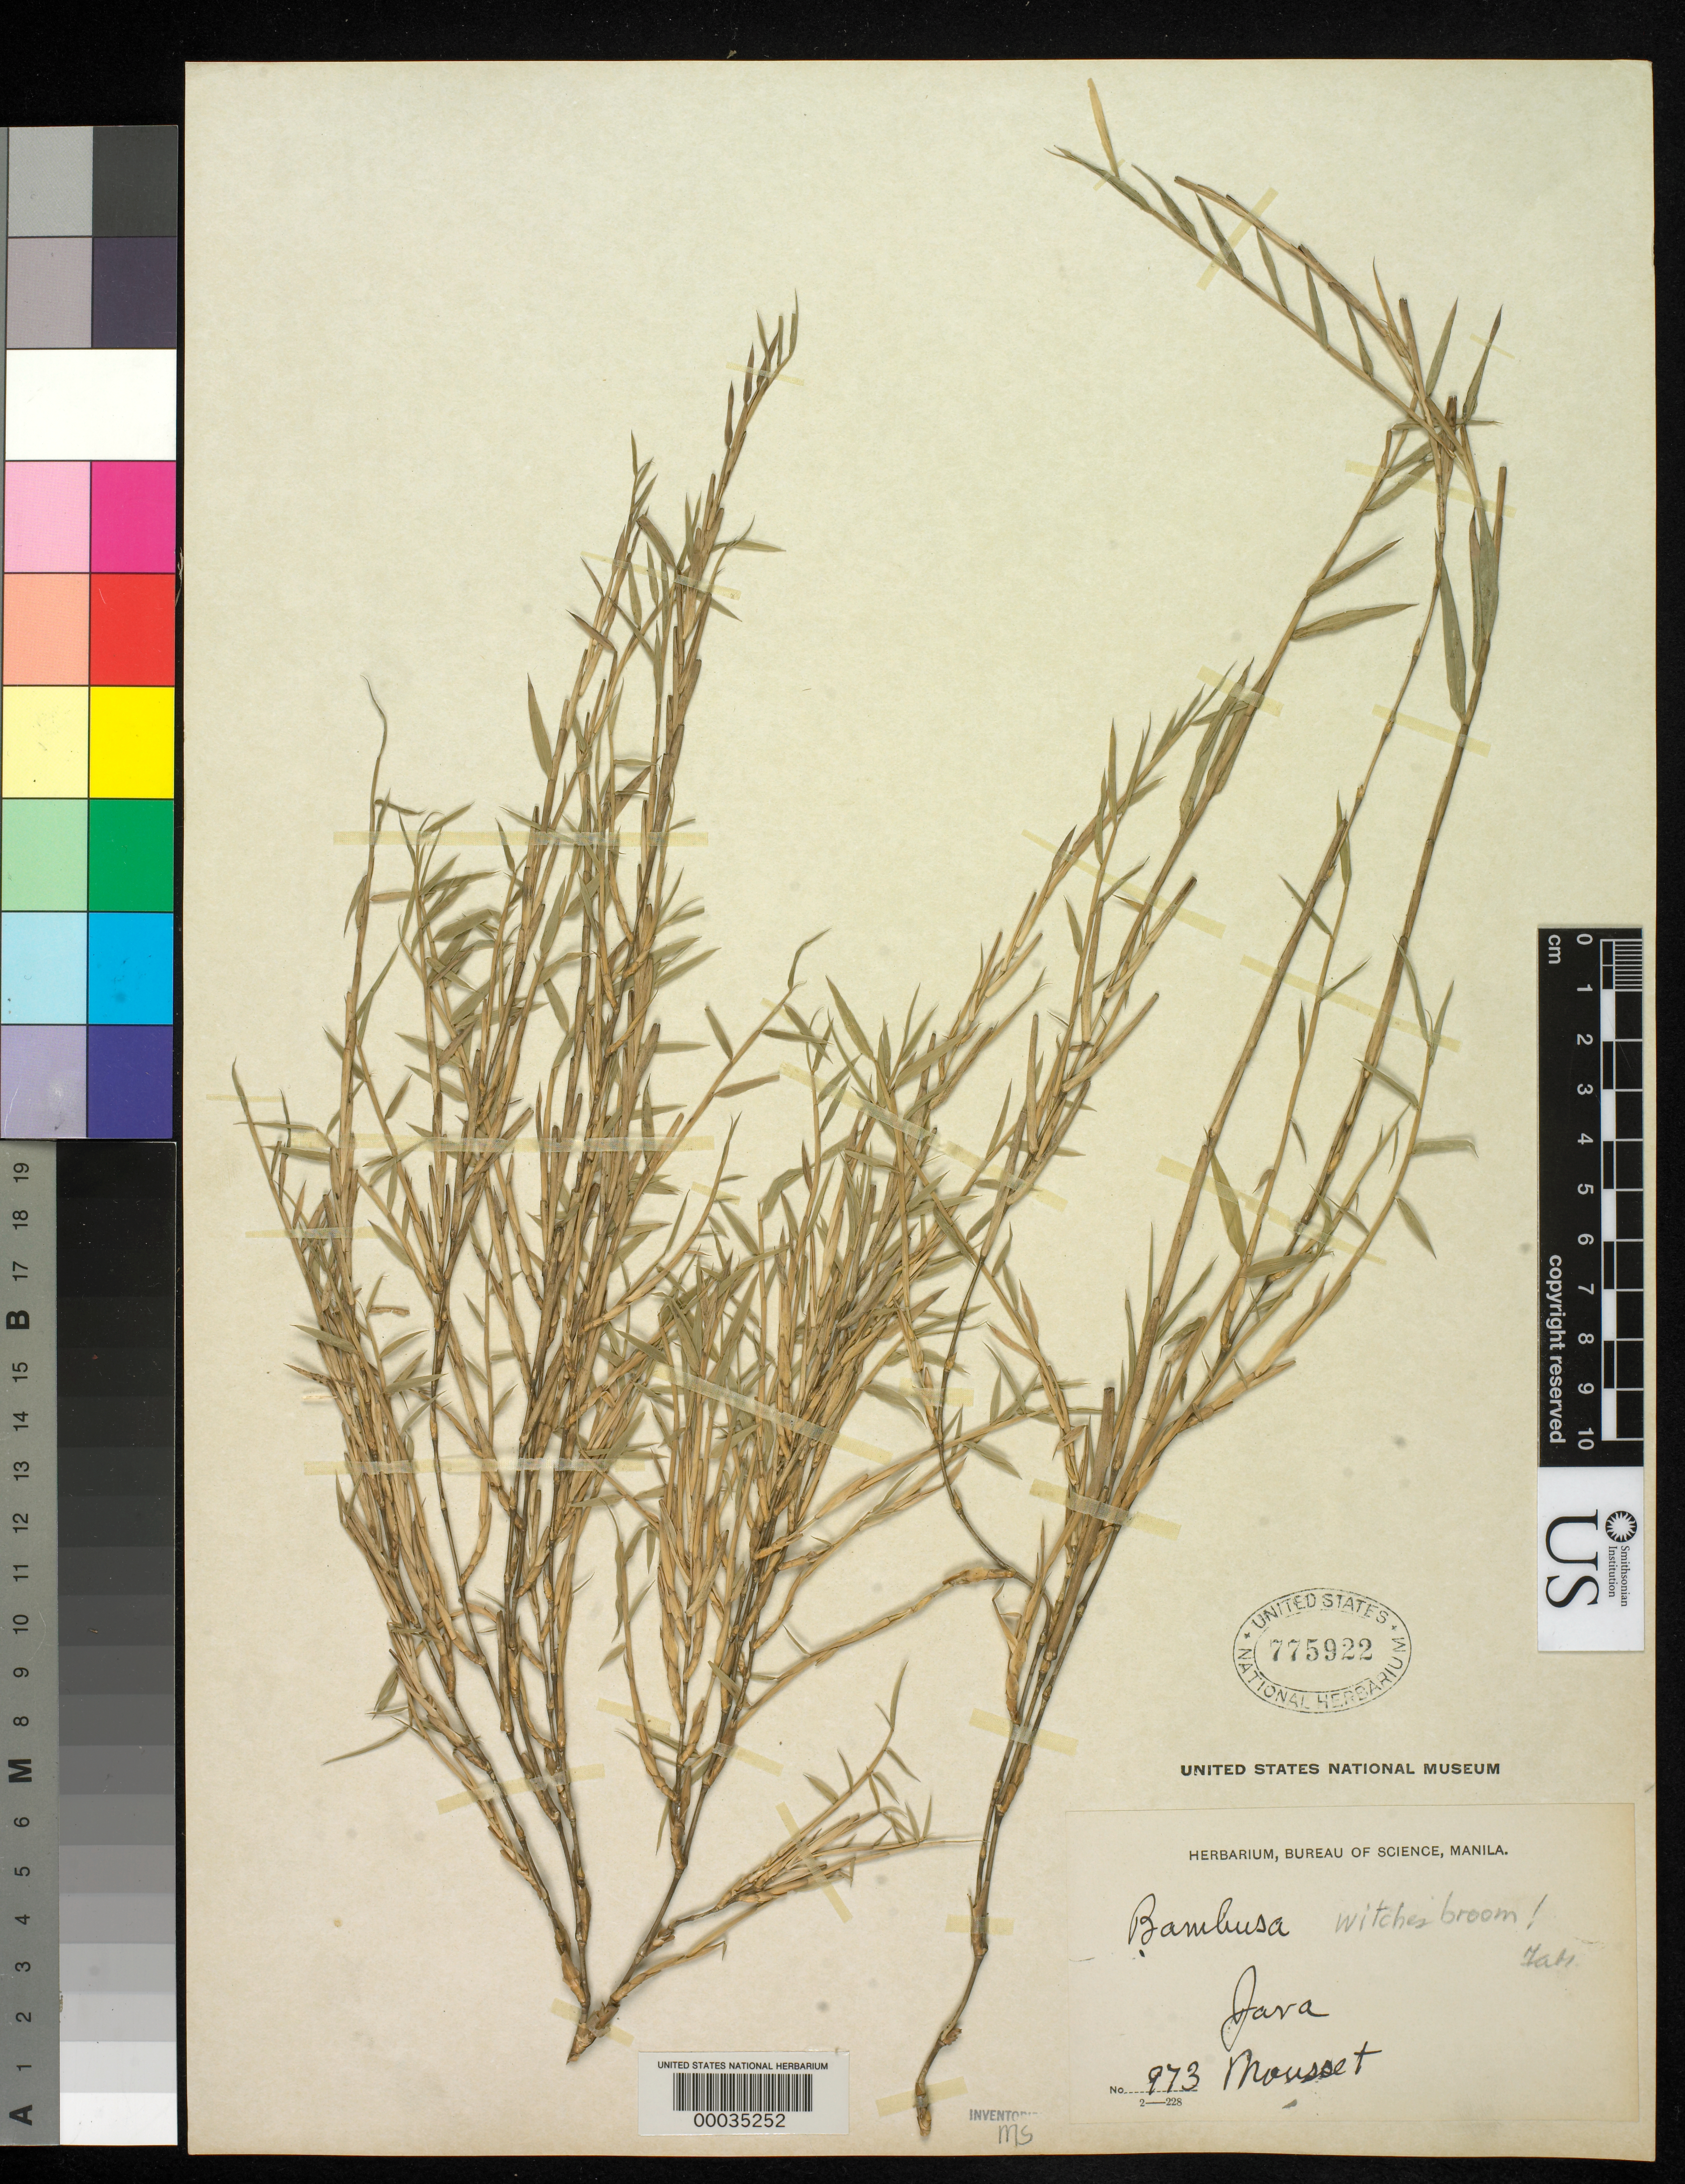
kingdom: Plantae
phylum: Tracheophyta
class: Liliopsida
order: Poales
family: Poaceae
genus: Bambusa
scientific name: Bambusa sp.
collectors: J. Mousset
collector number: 973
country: Indonesia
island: Java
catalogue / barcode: US 775922